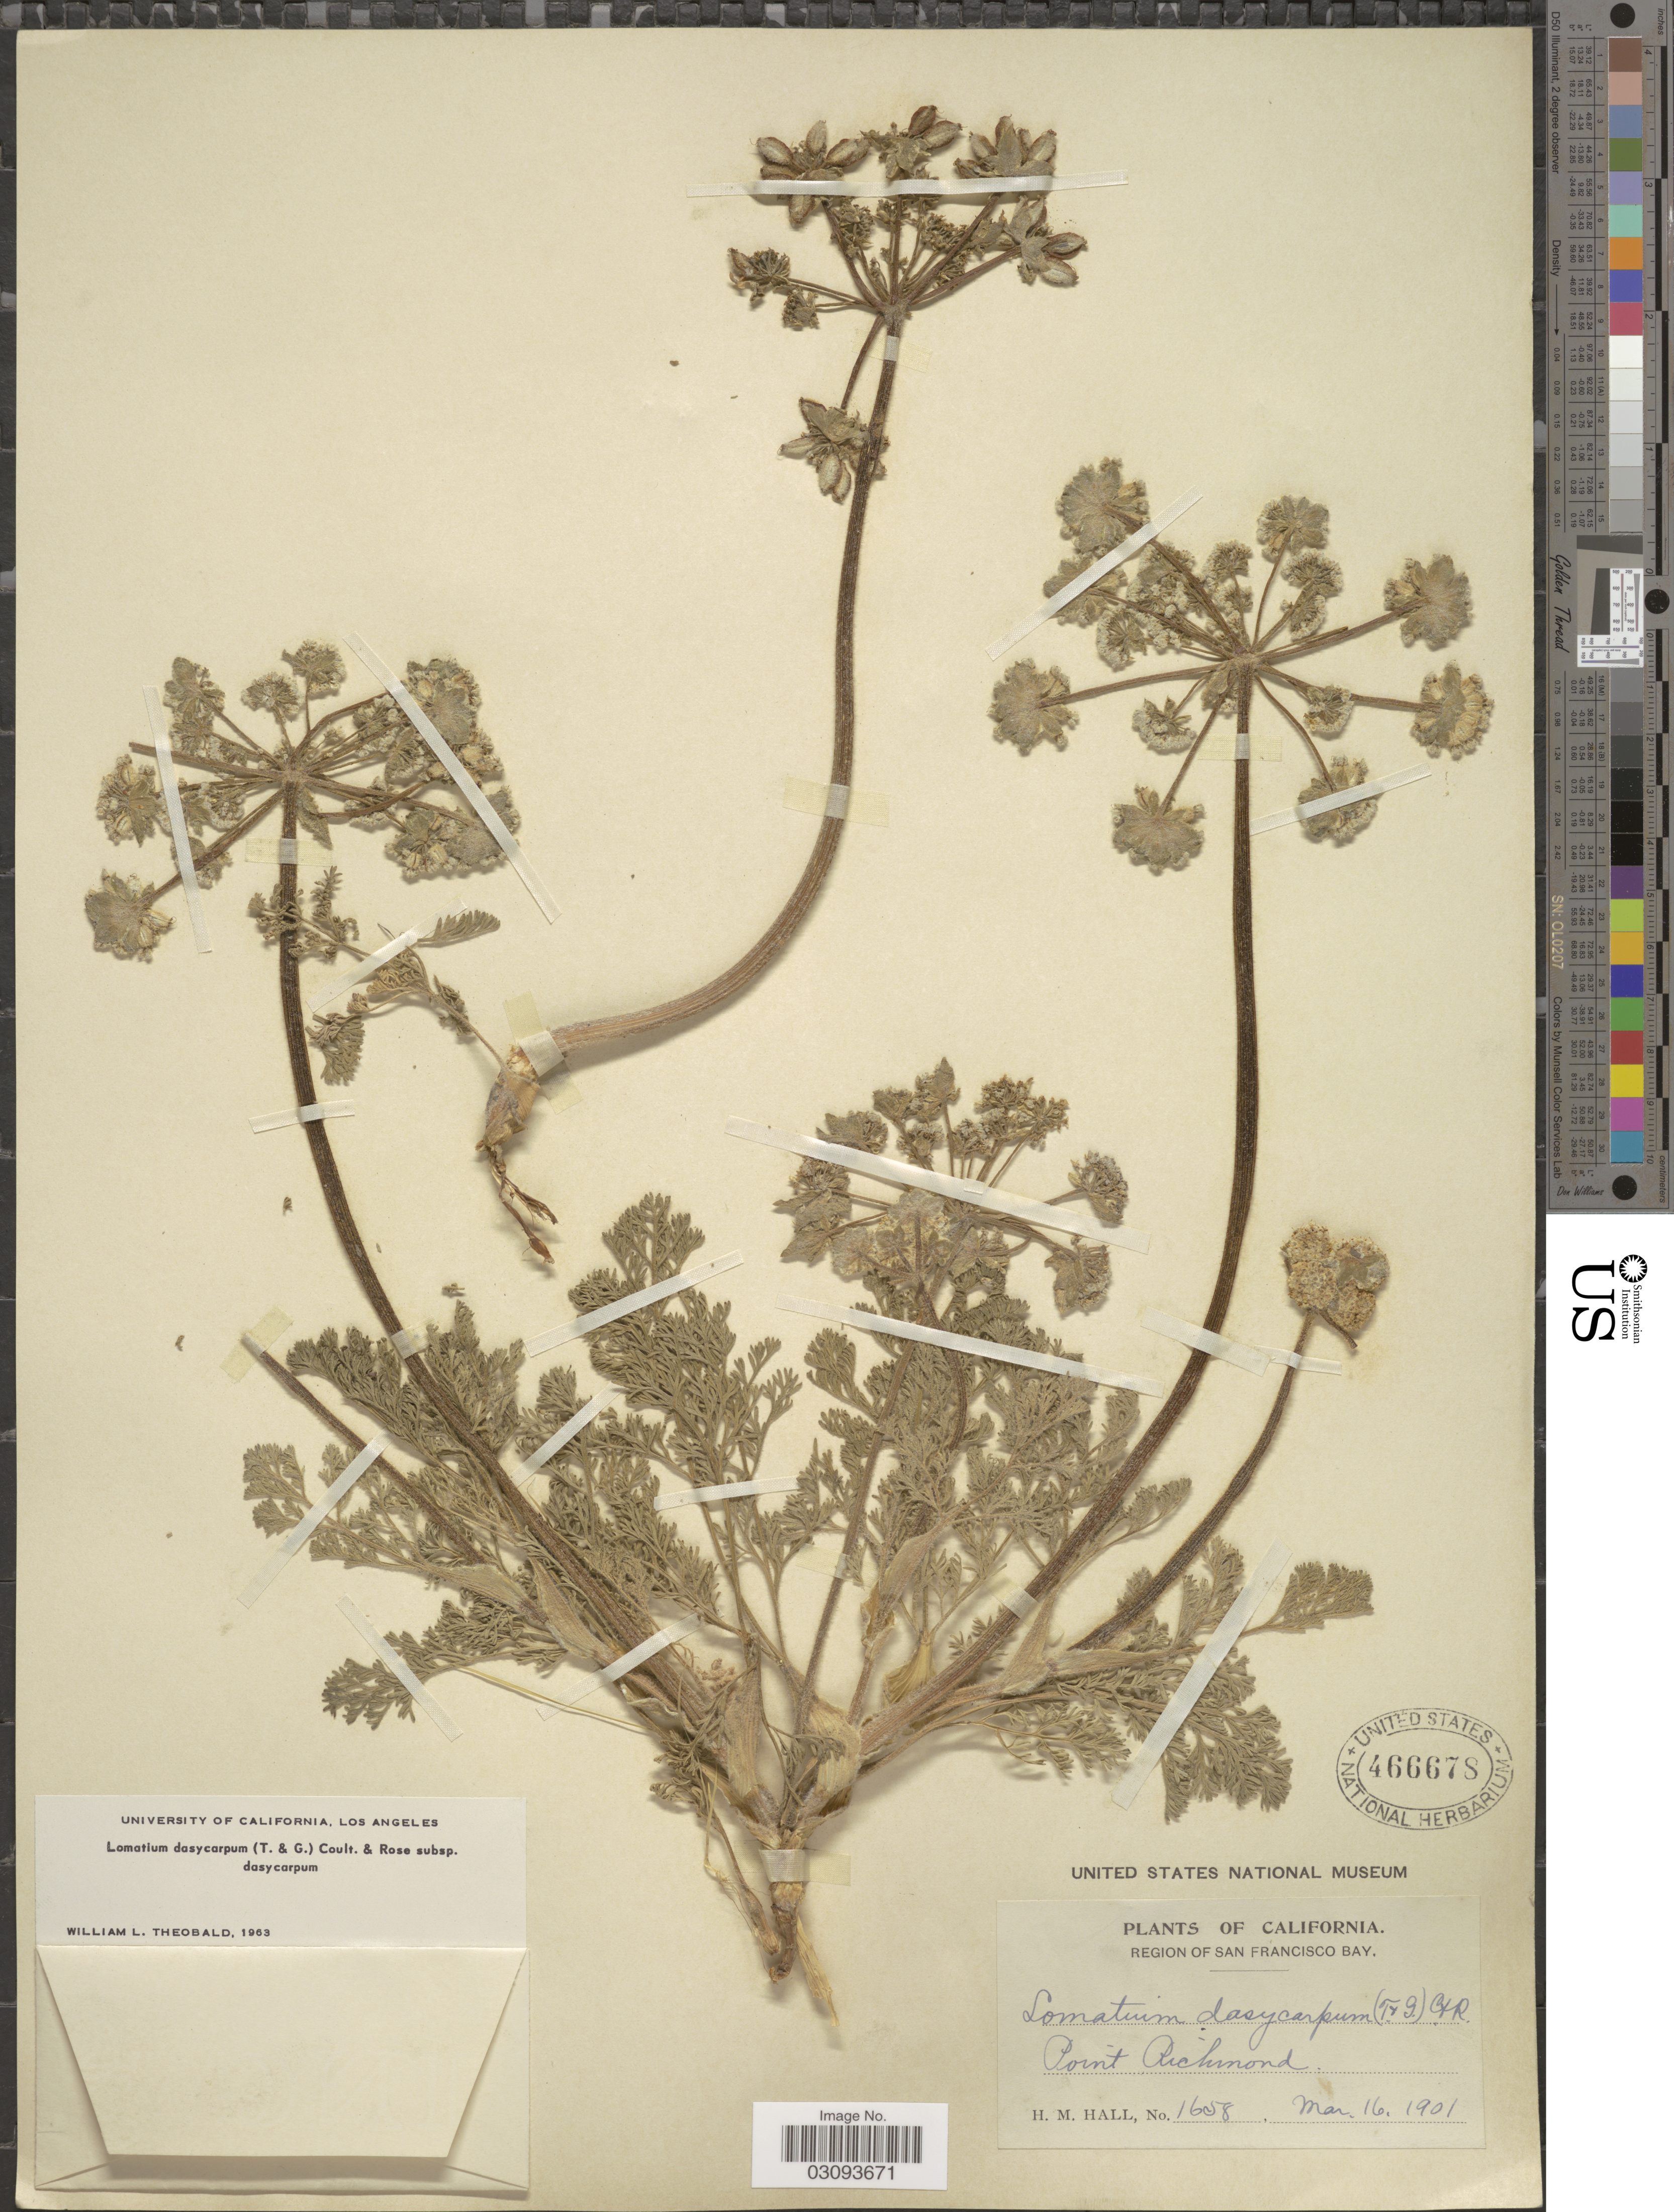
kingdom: Plantae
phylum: Tracheophyta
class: Magnoliopsida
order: Apiales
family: Apiaceae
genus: Lomatium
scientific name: Lomatium dasycarpum subsp. dasycarpum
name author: (Torr.) J.M. Coult. & Rose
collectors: H. M. Hall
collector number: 1658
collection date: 1901-03-16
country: United States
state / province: California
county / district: San Francisco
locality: Region of San Francisco Bay. Point Richmond.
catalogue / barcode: US 466678